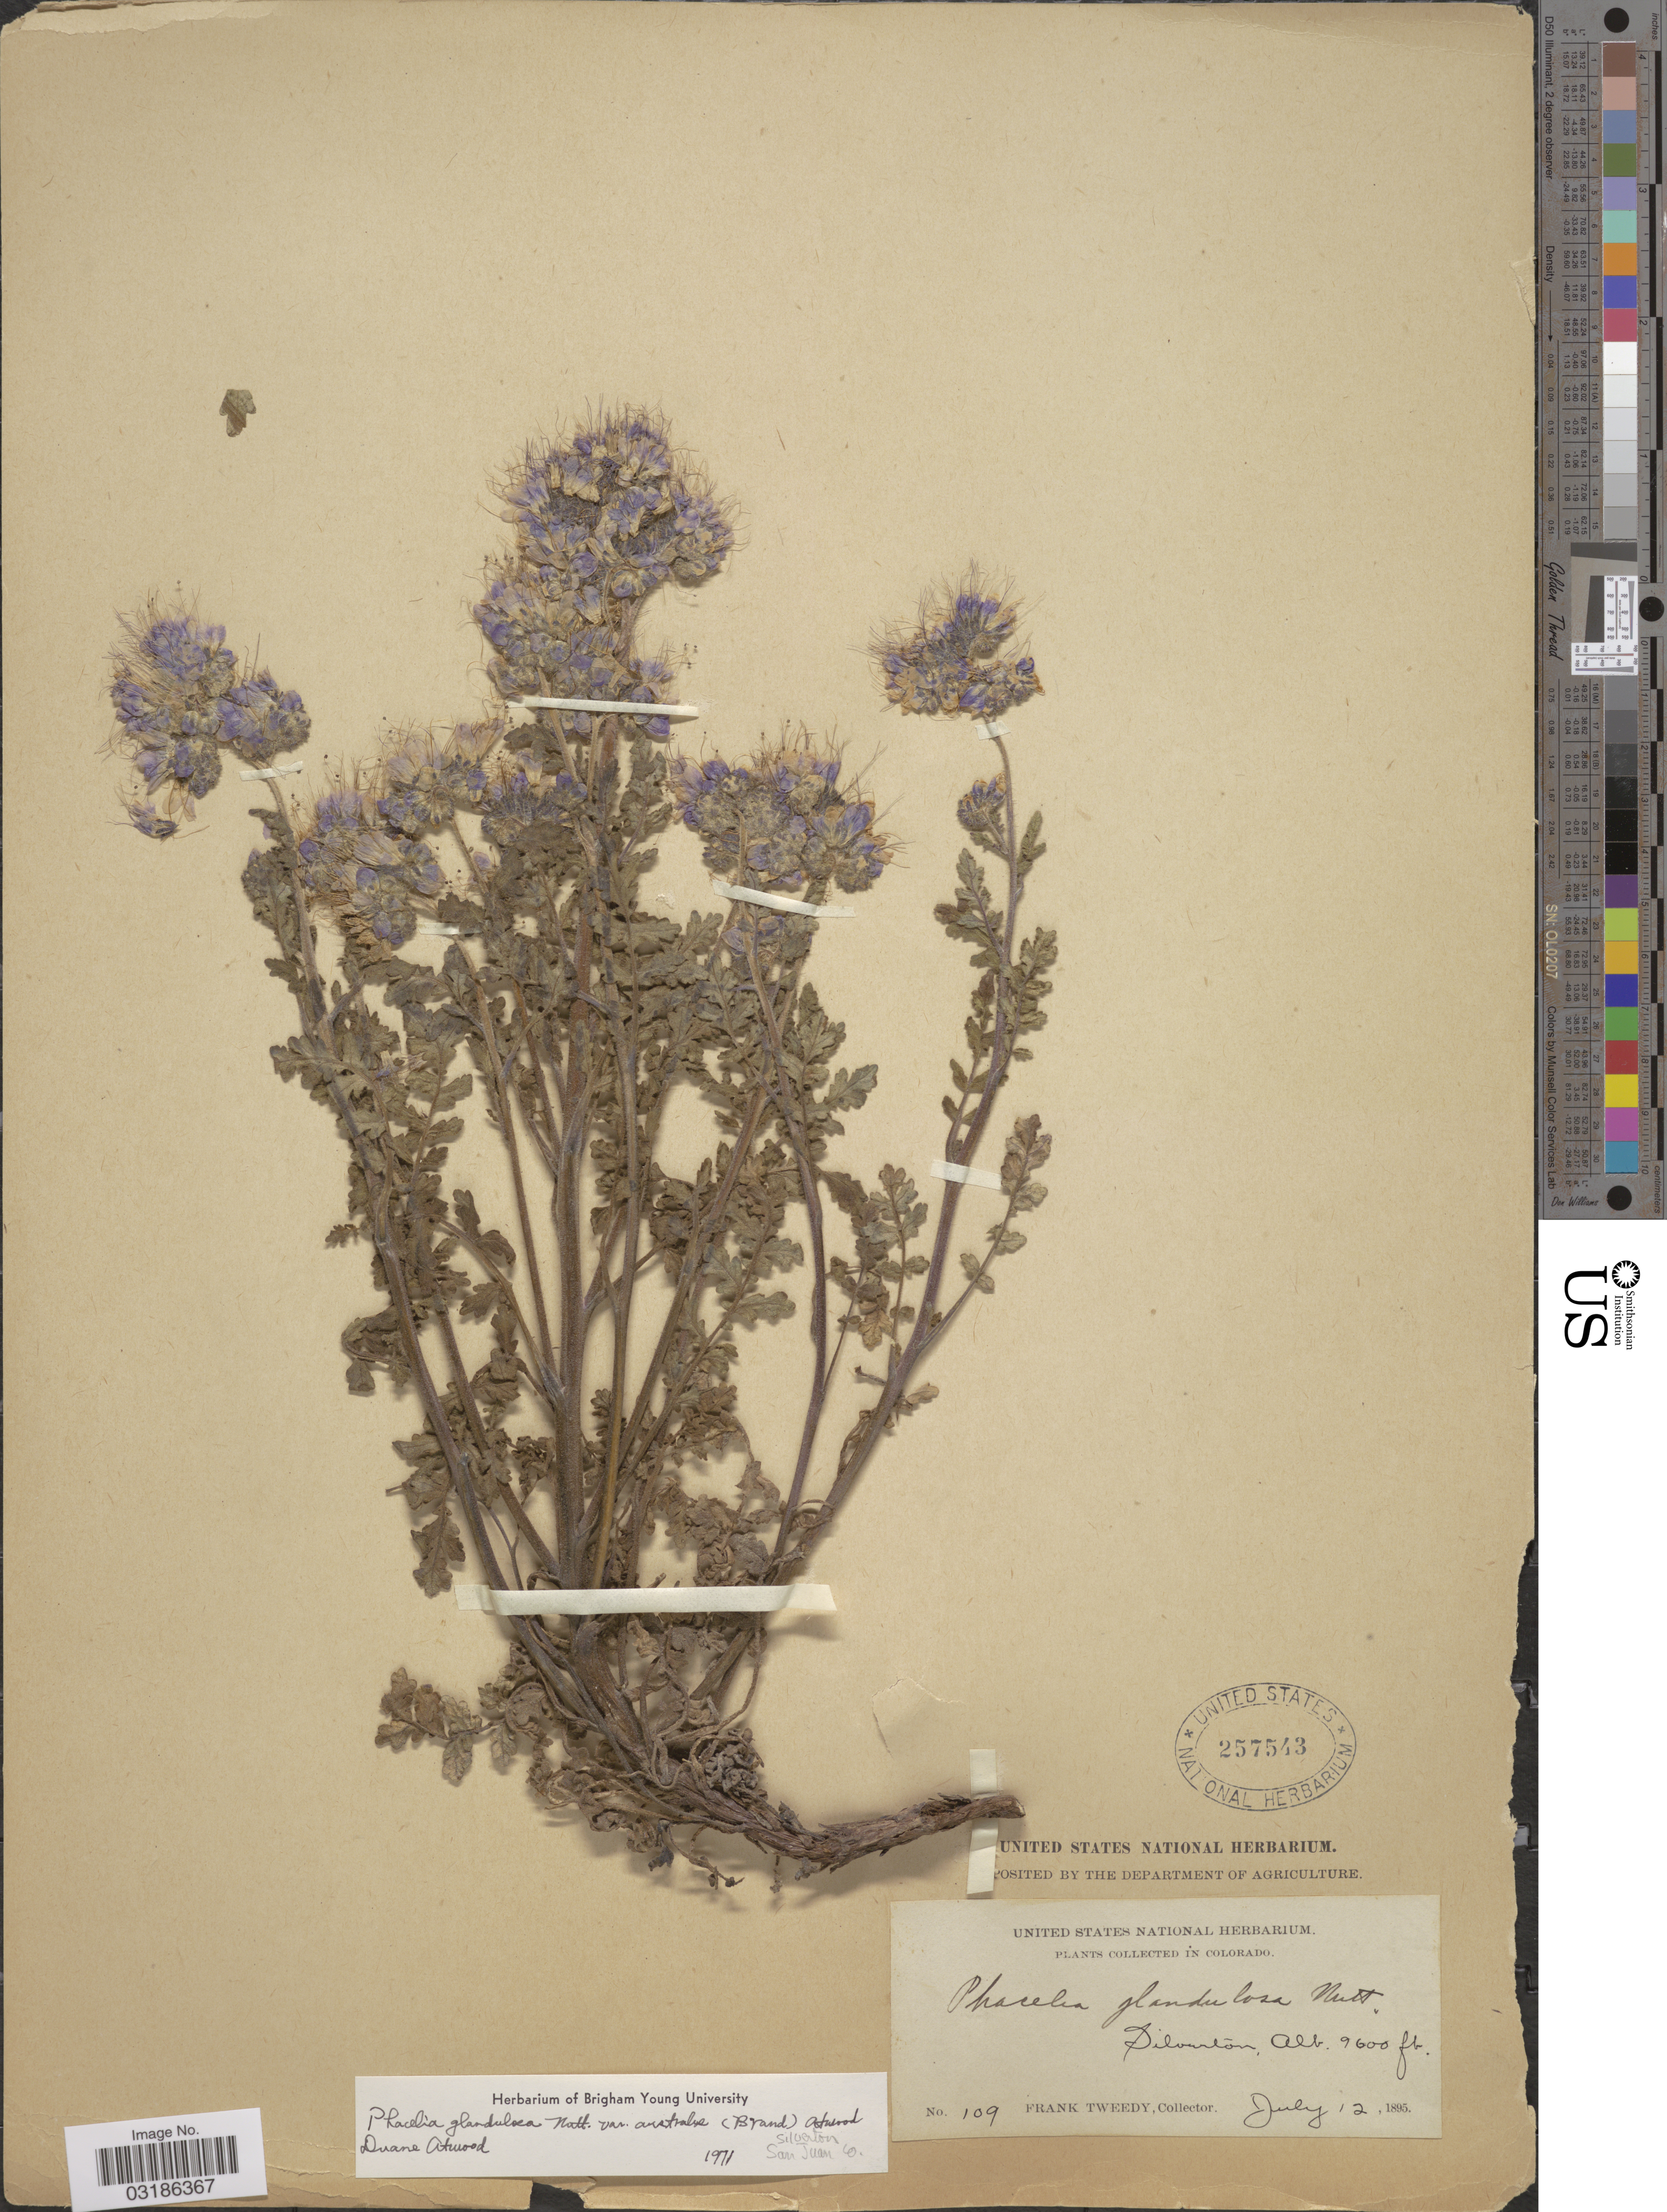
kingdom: Plantae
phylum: Tracheophyta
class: Magnoliopsida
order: Boraginales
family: Hydrophyllaceae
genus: Phacelia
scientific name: Phacelia glandulosa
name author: Nutt.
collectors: F. Tweedy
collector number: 109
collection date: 1895-07-12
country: United States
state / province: Colorado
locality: Silverton.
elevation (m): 2926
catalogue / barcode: US 257543